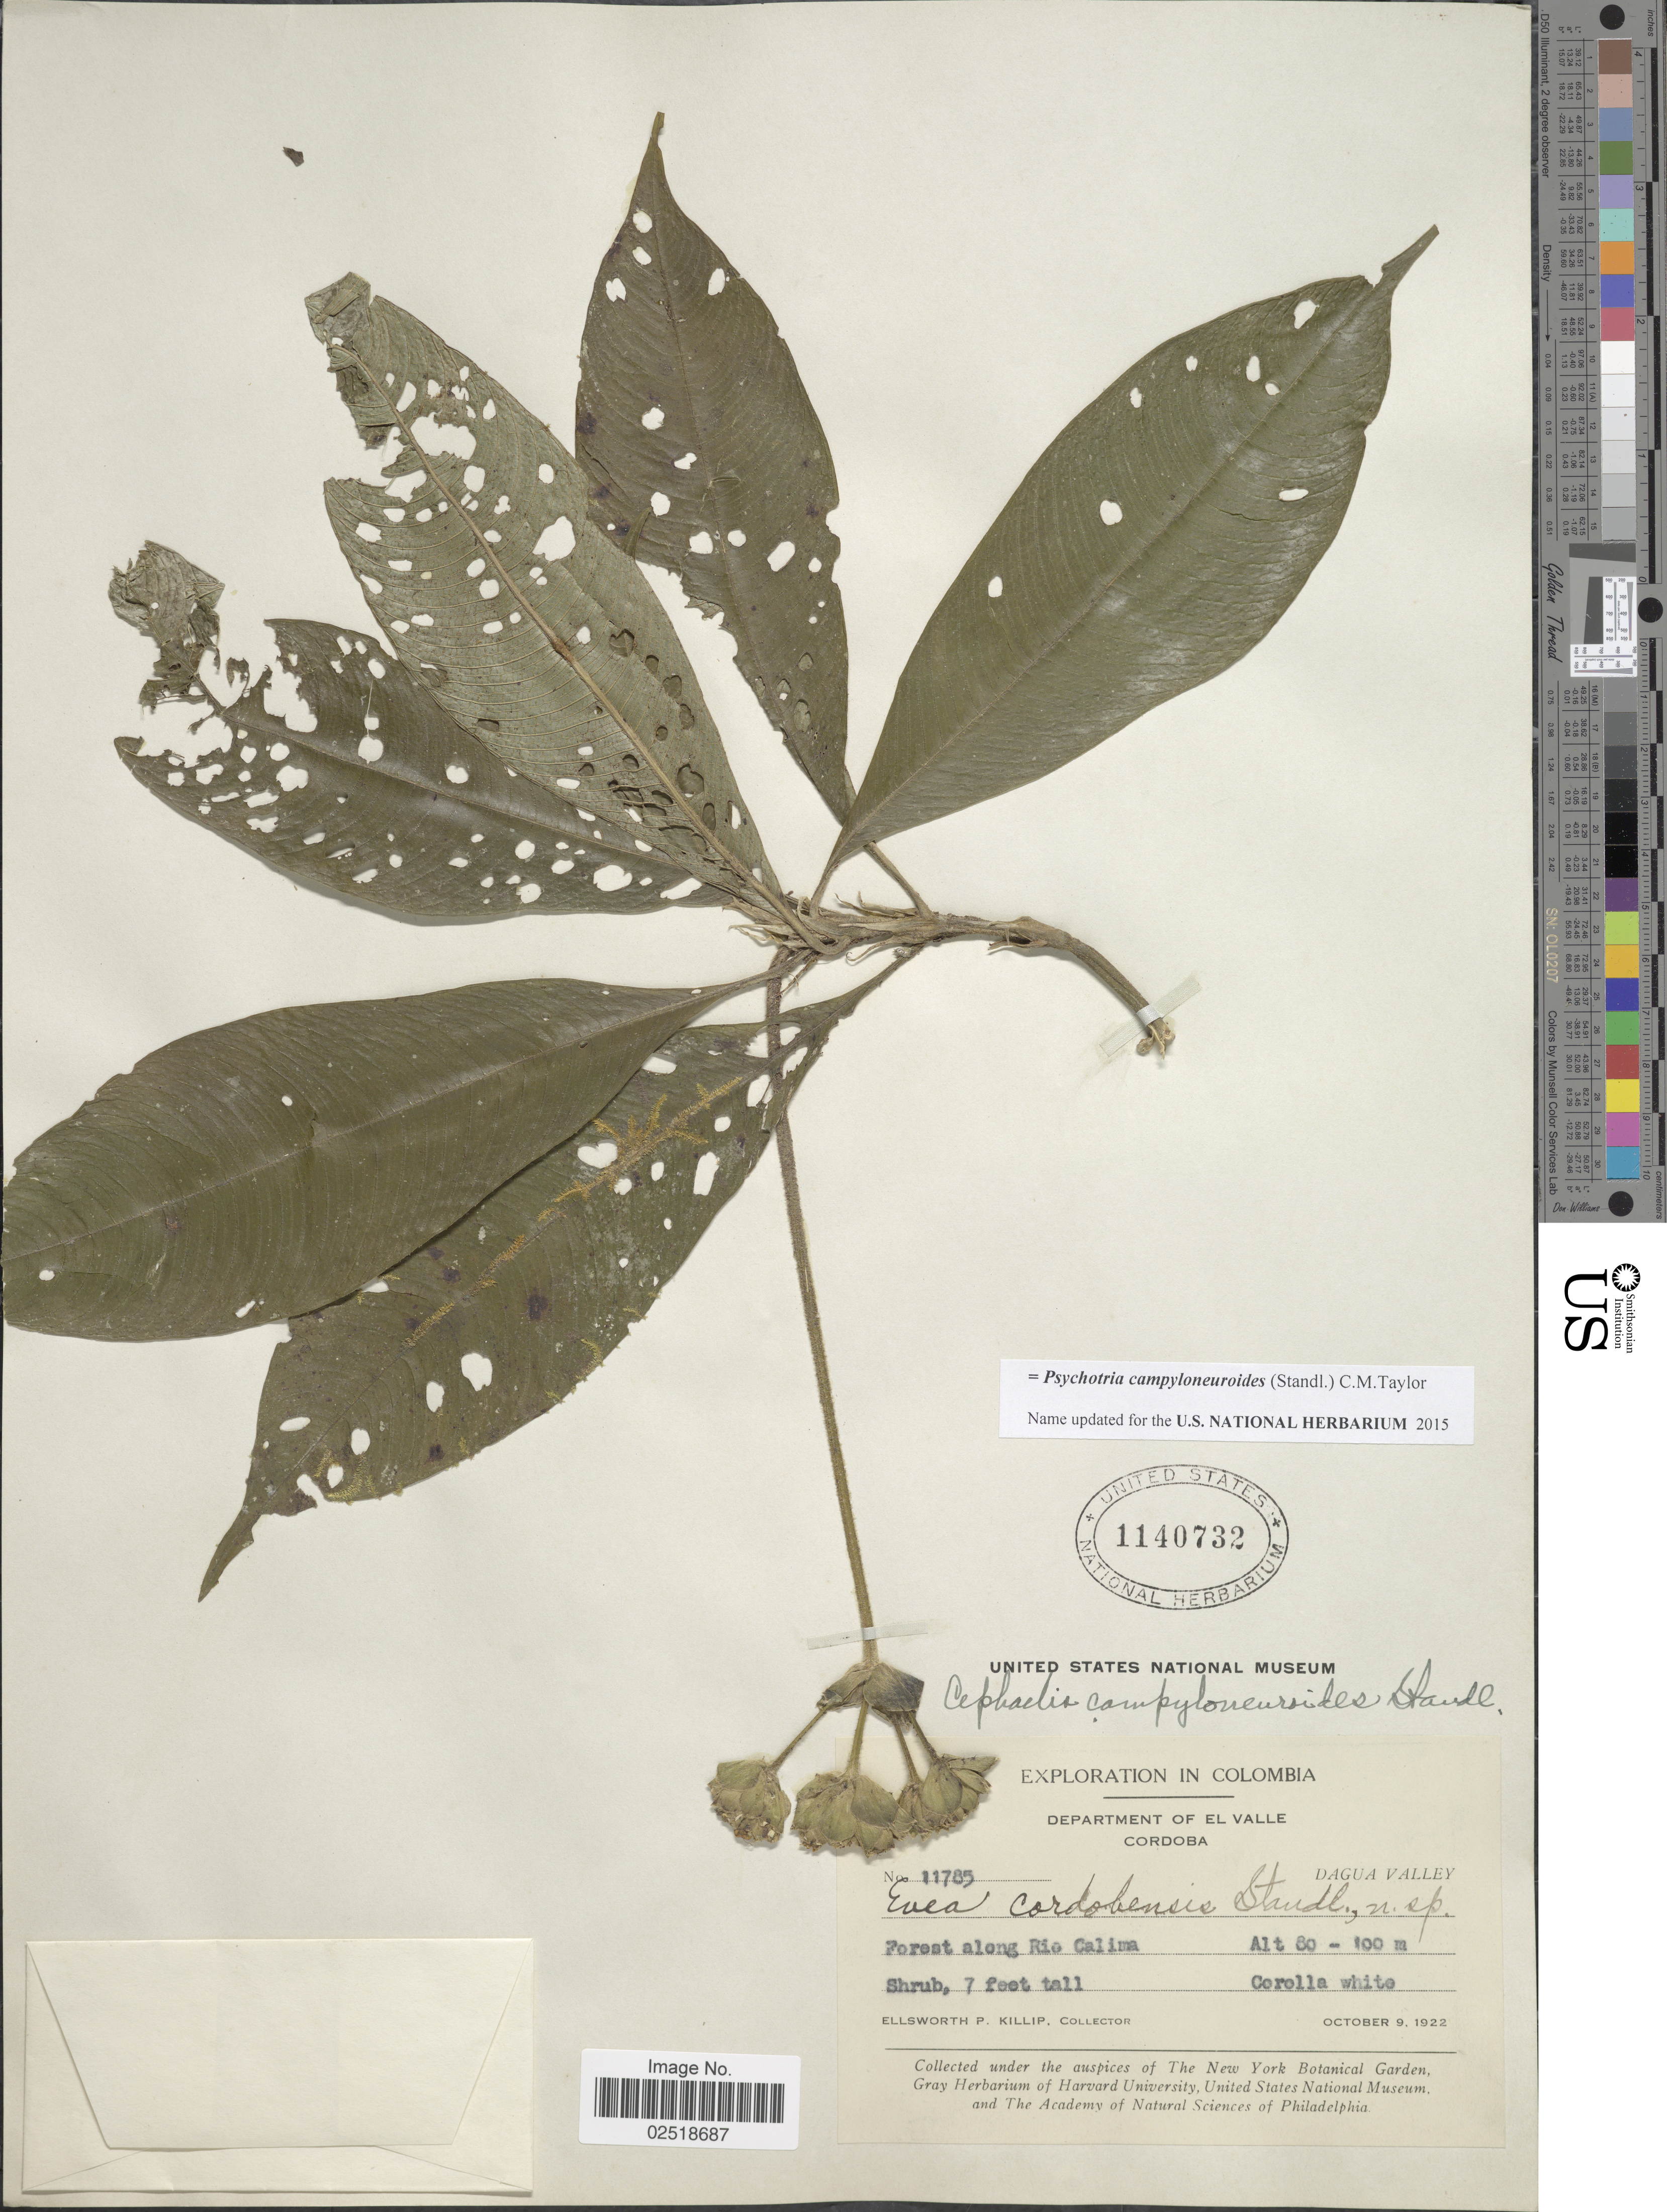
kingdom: Plantae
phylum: Tracheophyta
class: Magnoliopsida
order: Gentianales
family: Rubiaceae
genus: Psychotria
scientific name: Psychotria campyloneuroides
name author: (Standl.) C.M. Taylor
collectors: E. P. Killip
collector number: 11785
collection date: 1922-10-09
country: Colombia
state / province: Valle del Cauca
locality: Department of El Valle Cordoba, Dagua Valley, Forest along Rio Calima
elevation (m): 80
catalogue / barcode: US 1140732